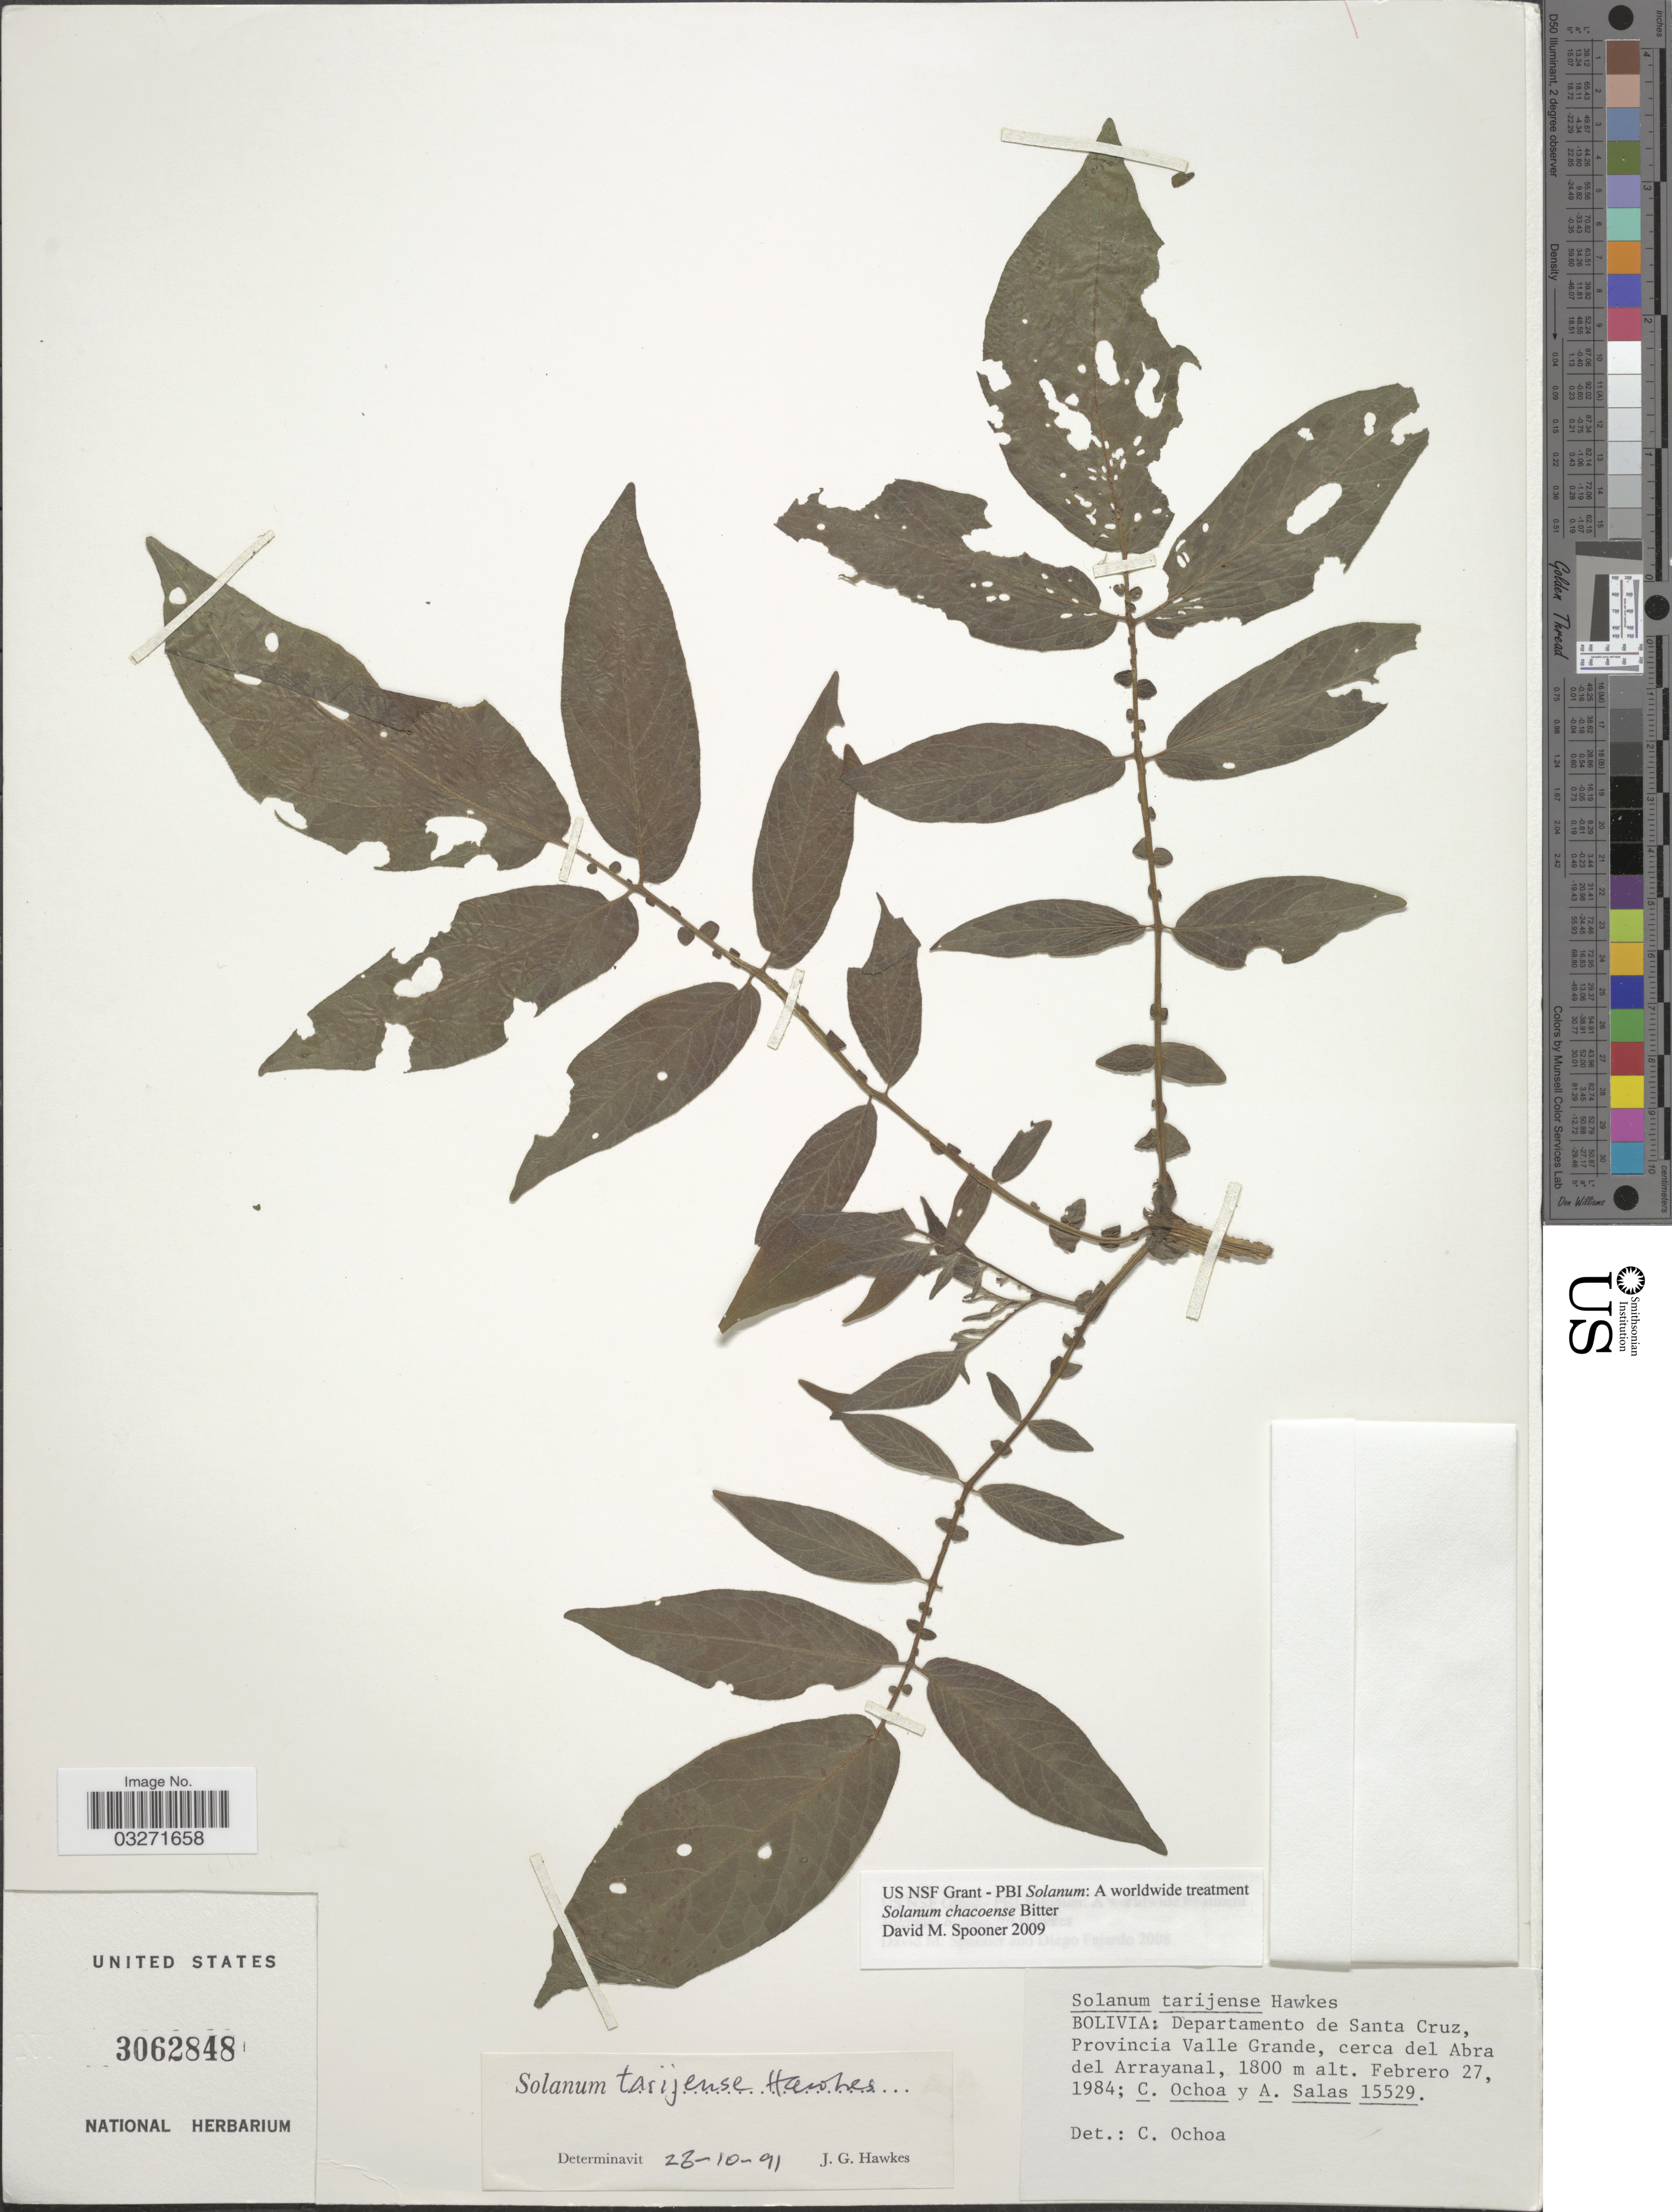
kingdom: Plantae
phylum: Tracheophyta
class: Magnoliopsida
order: Solanales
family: Solanaceae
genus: Solanum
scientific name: Solanum chacoense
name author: Bitt.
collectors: C. Ochoa & A. Salas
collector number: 15529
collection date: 1984-02-27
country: Bolivia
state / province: Santa Cruz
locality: Departamento de Santa Cruz, Provincia Valle Grande, cerca del Abra del Arrayanal.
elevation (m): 1800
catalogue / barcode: US 3062848